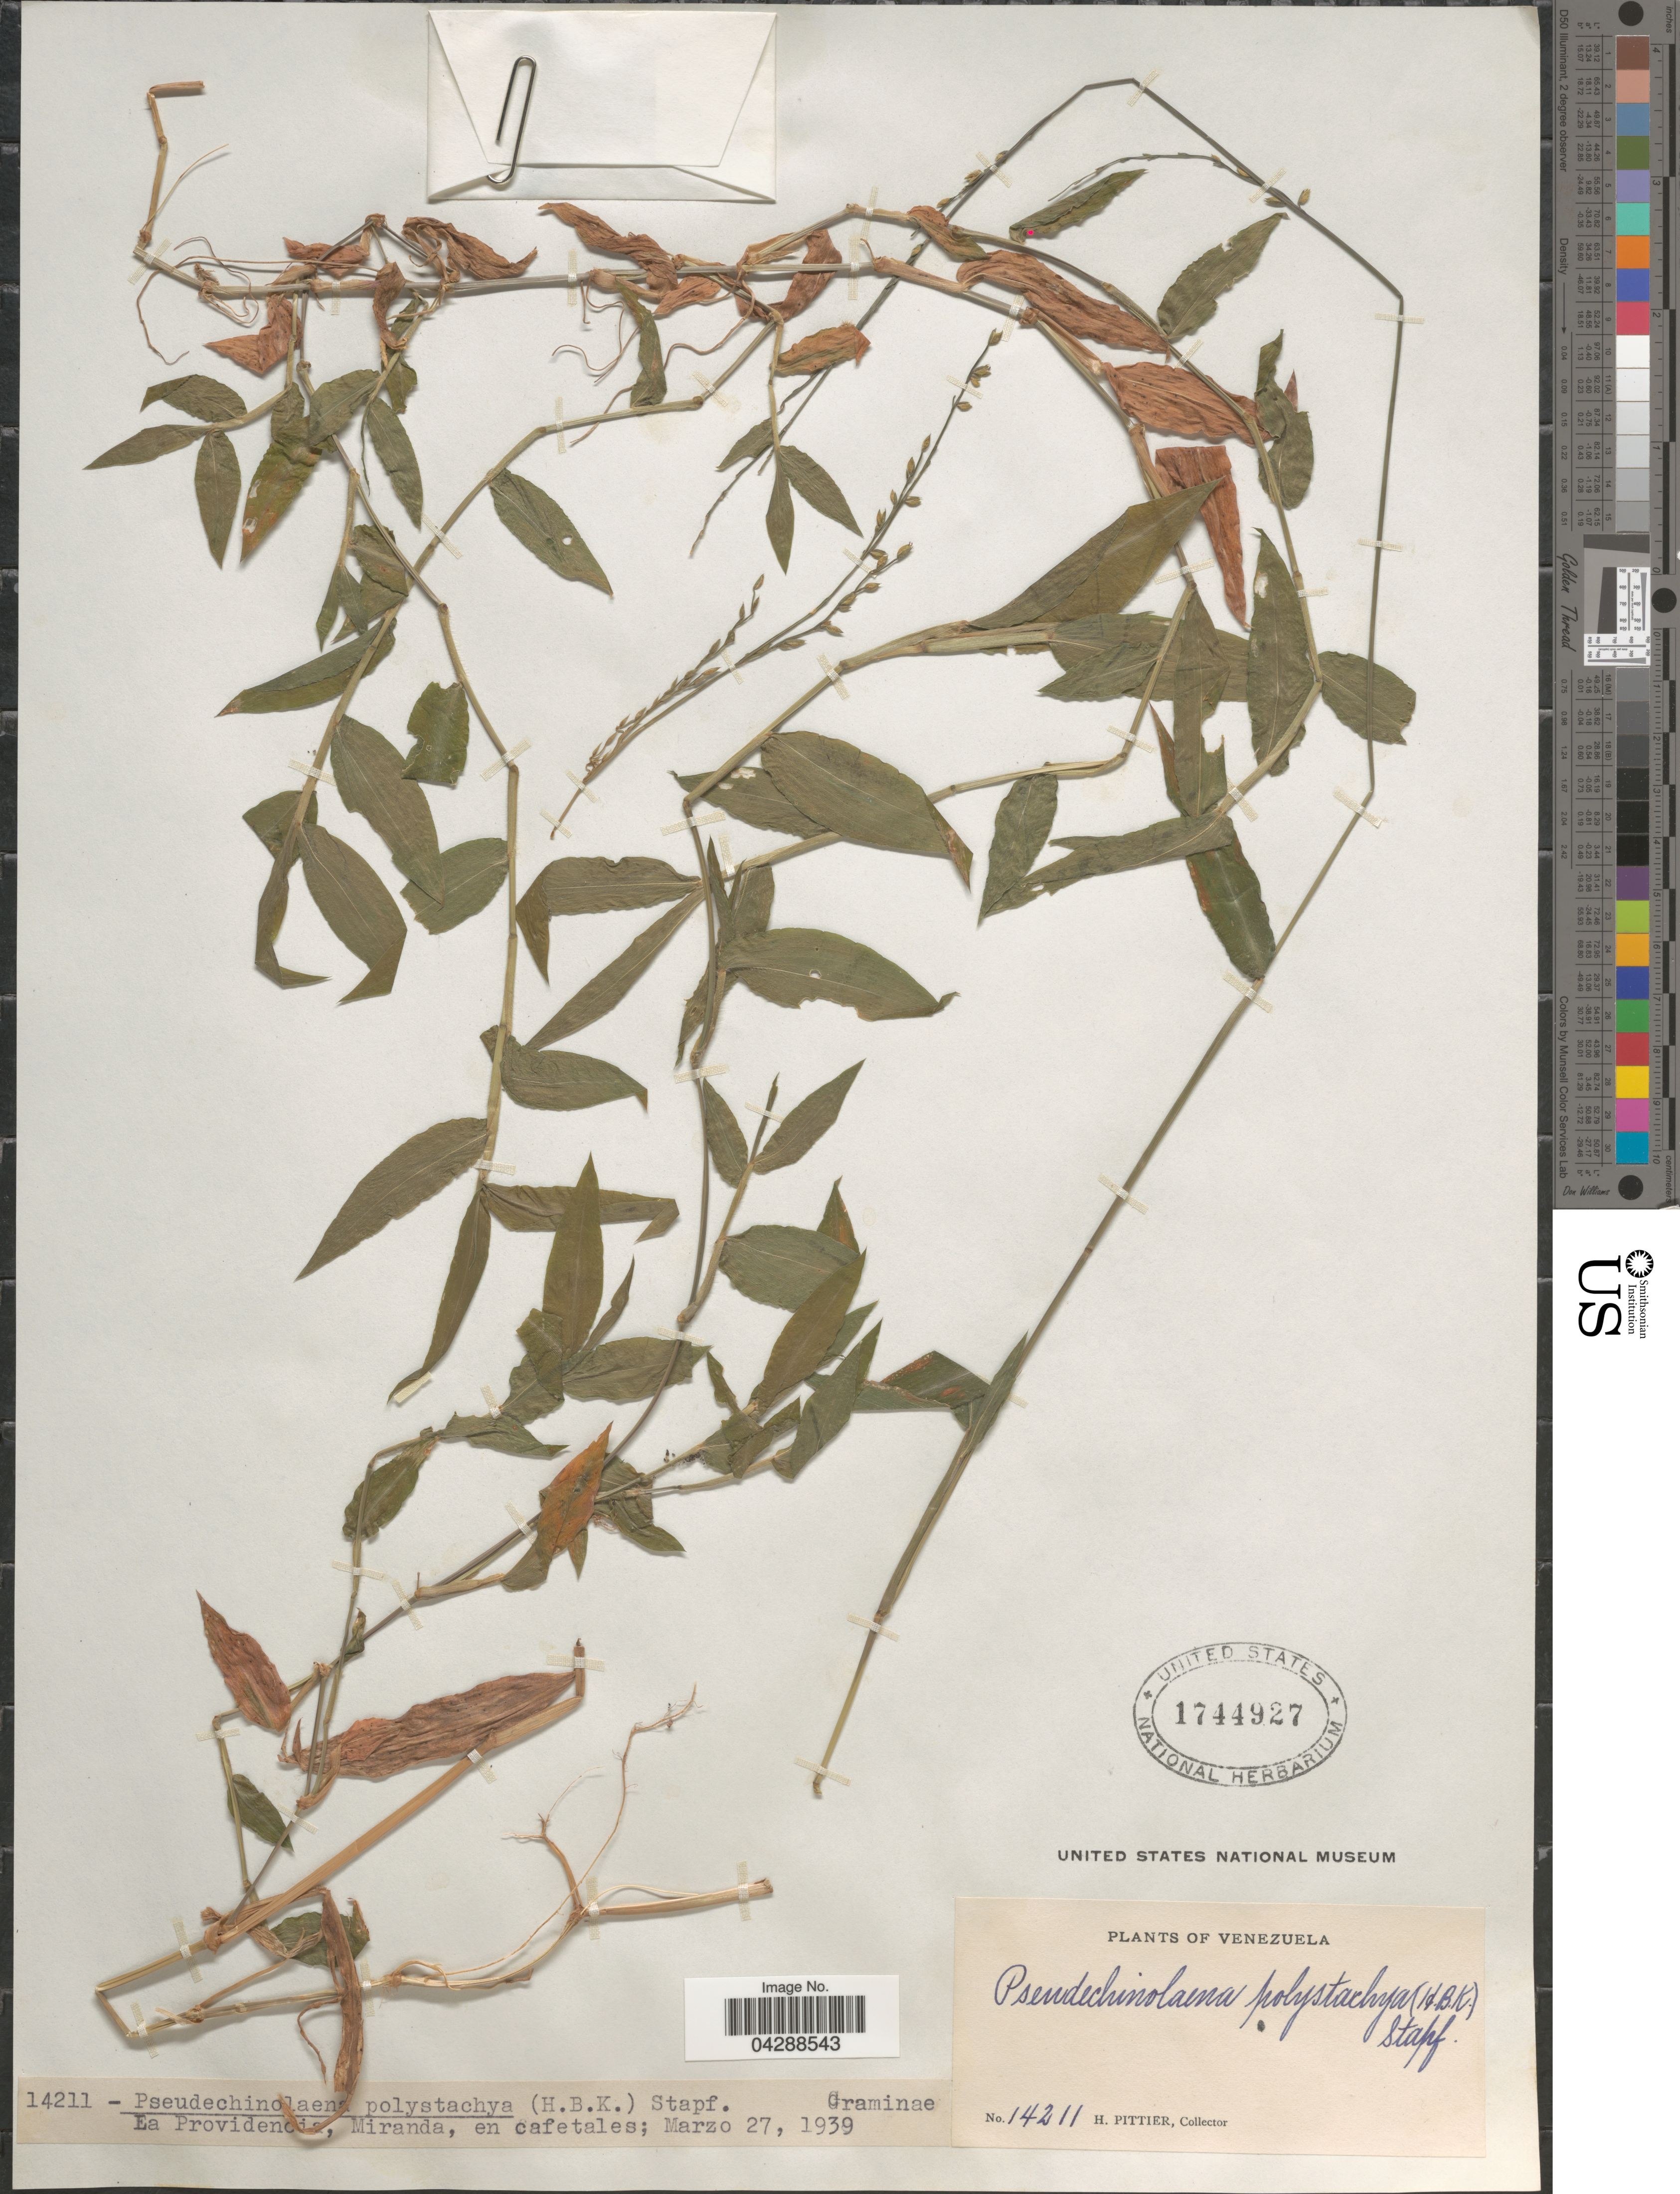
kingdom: Plantae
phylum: Tracheophyta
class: Liliopsida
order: Poales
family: Poaceae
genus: Pseudechinolaena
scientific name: Pseudechinolaena polystachya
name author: (Kunth) Stapf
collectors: H. F. Pittier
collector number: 14211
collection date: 1939-03-27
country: Venezuela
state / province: Miranda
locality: Ea Provindencia.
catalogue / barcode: US 1744927